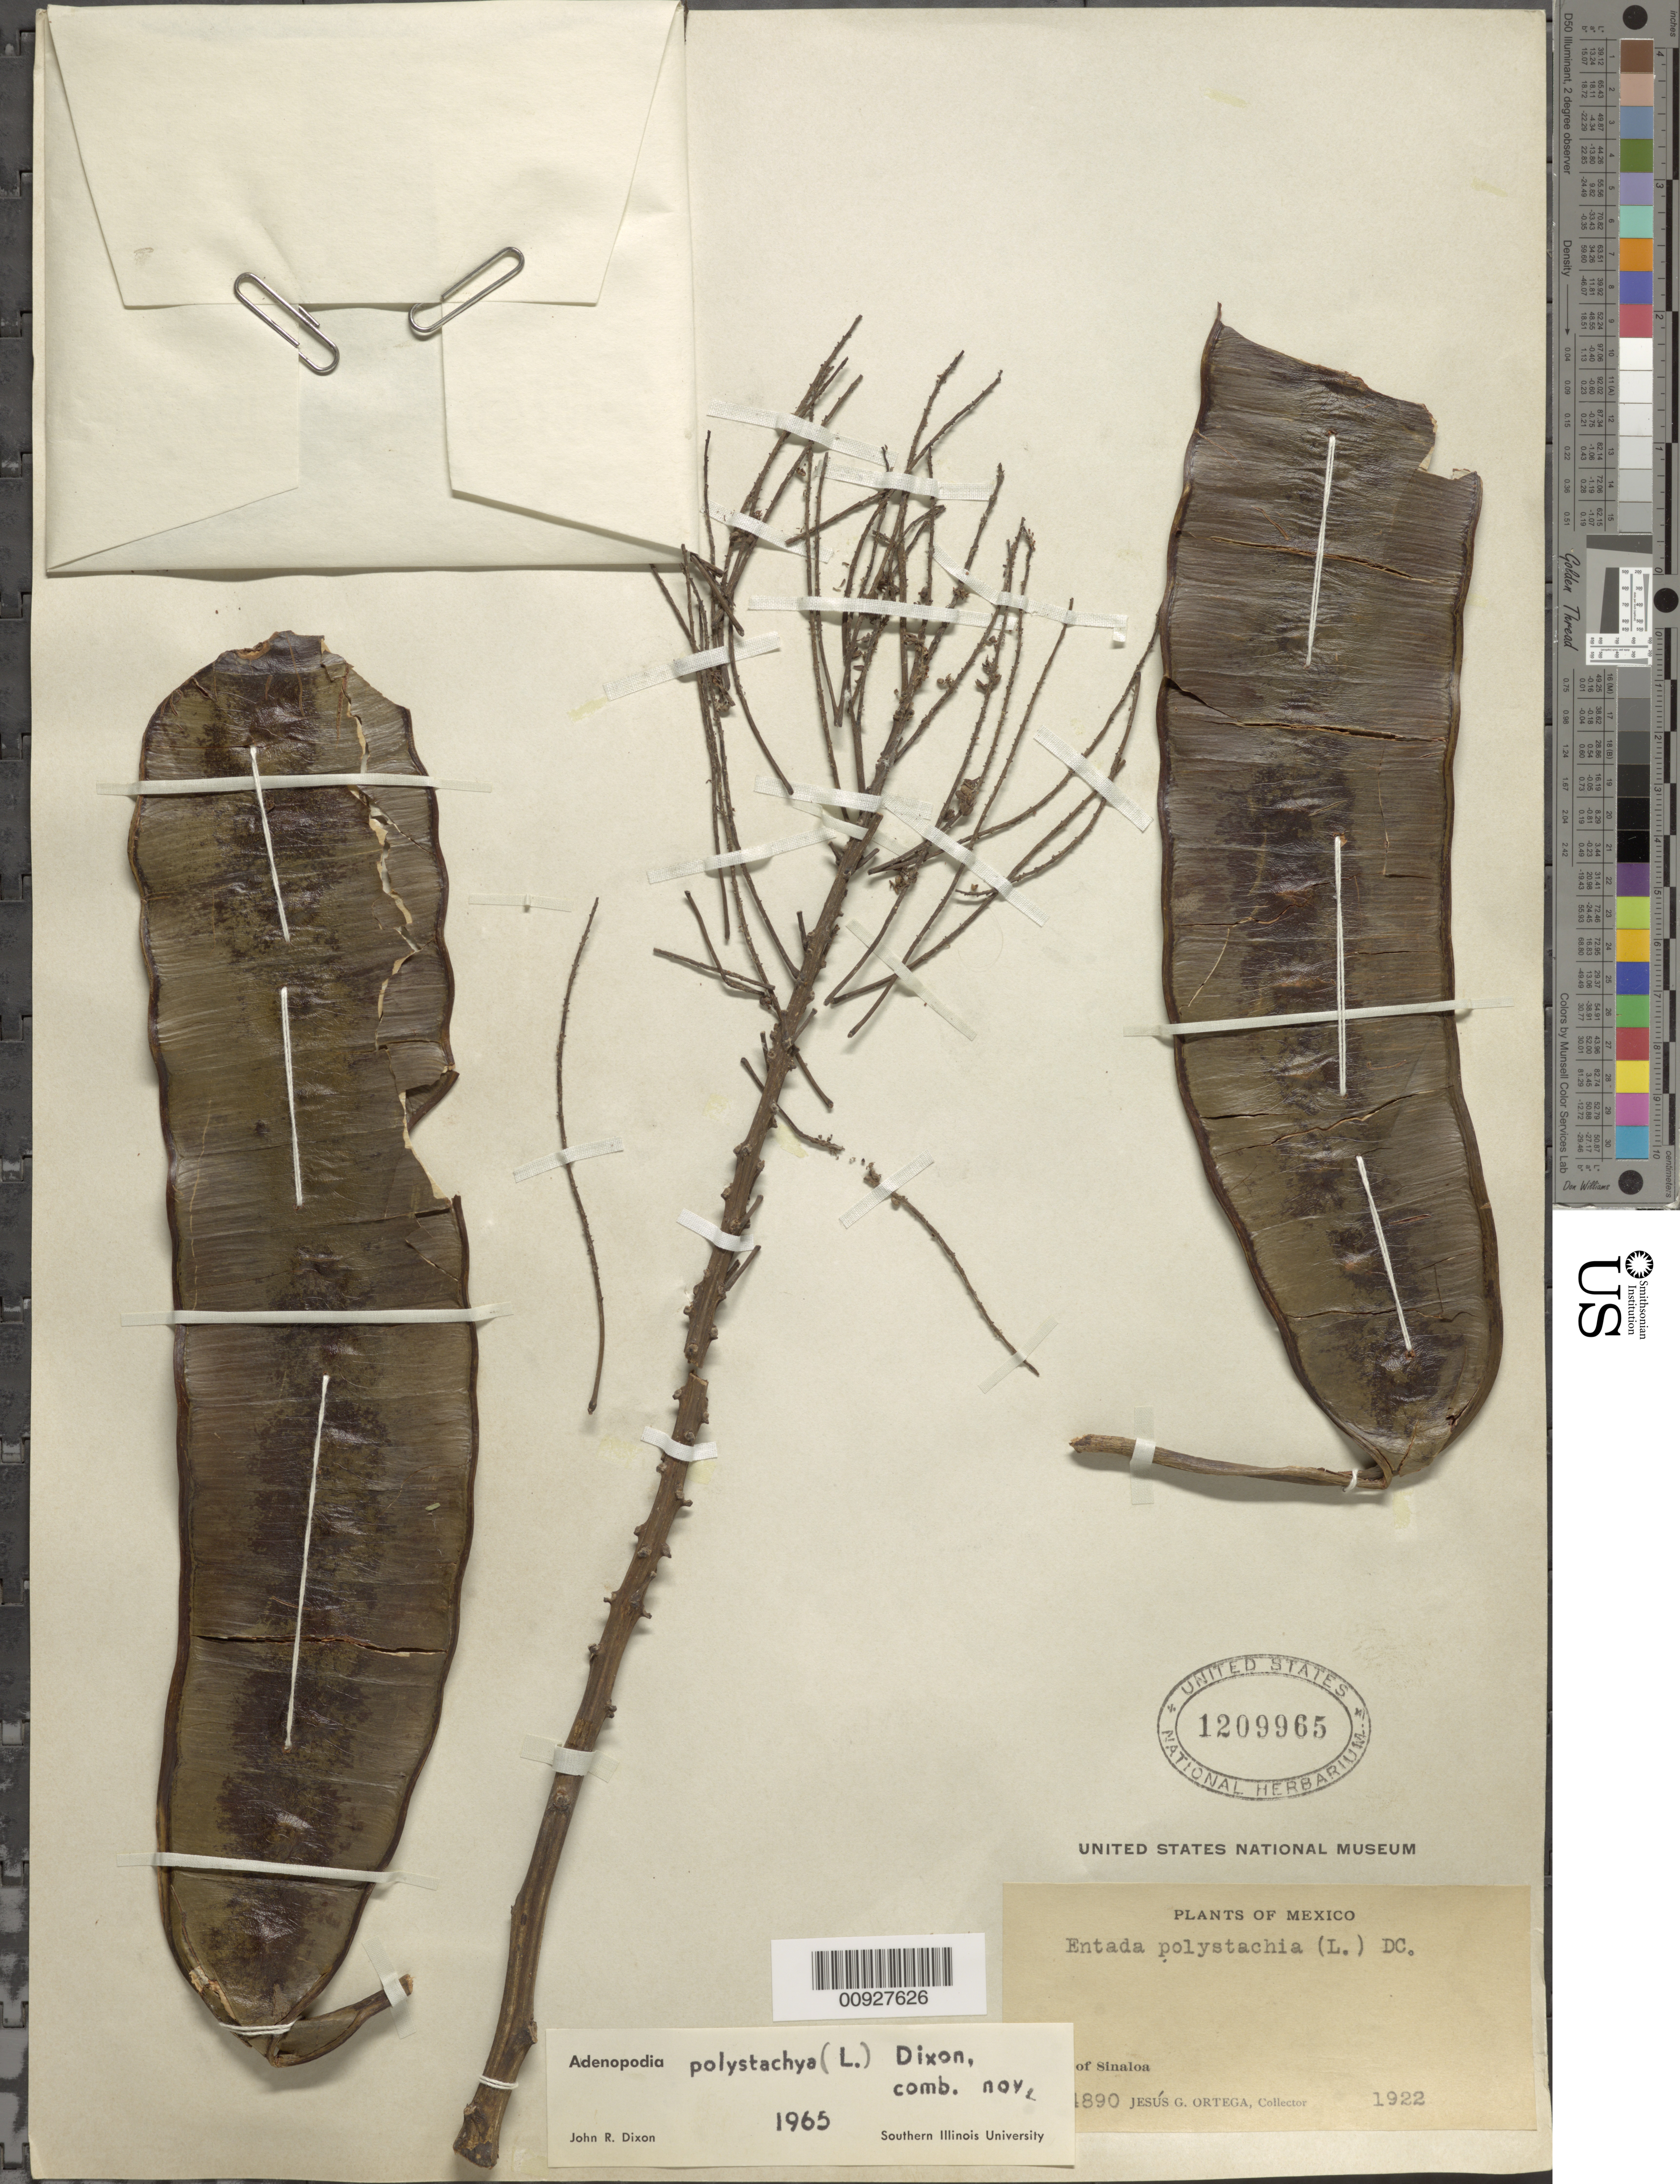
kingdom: Plantae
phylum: Tracheophyta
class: Magnoliopsida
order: Fabales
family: Fabaceae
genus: Entada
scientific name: Entada polystachya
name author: (L.) DC.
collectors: J. Ortega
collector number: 4890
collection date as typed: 1922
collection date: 1922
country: Mexico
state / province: Sinaloa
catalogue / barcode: US 1209965